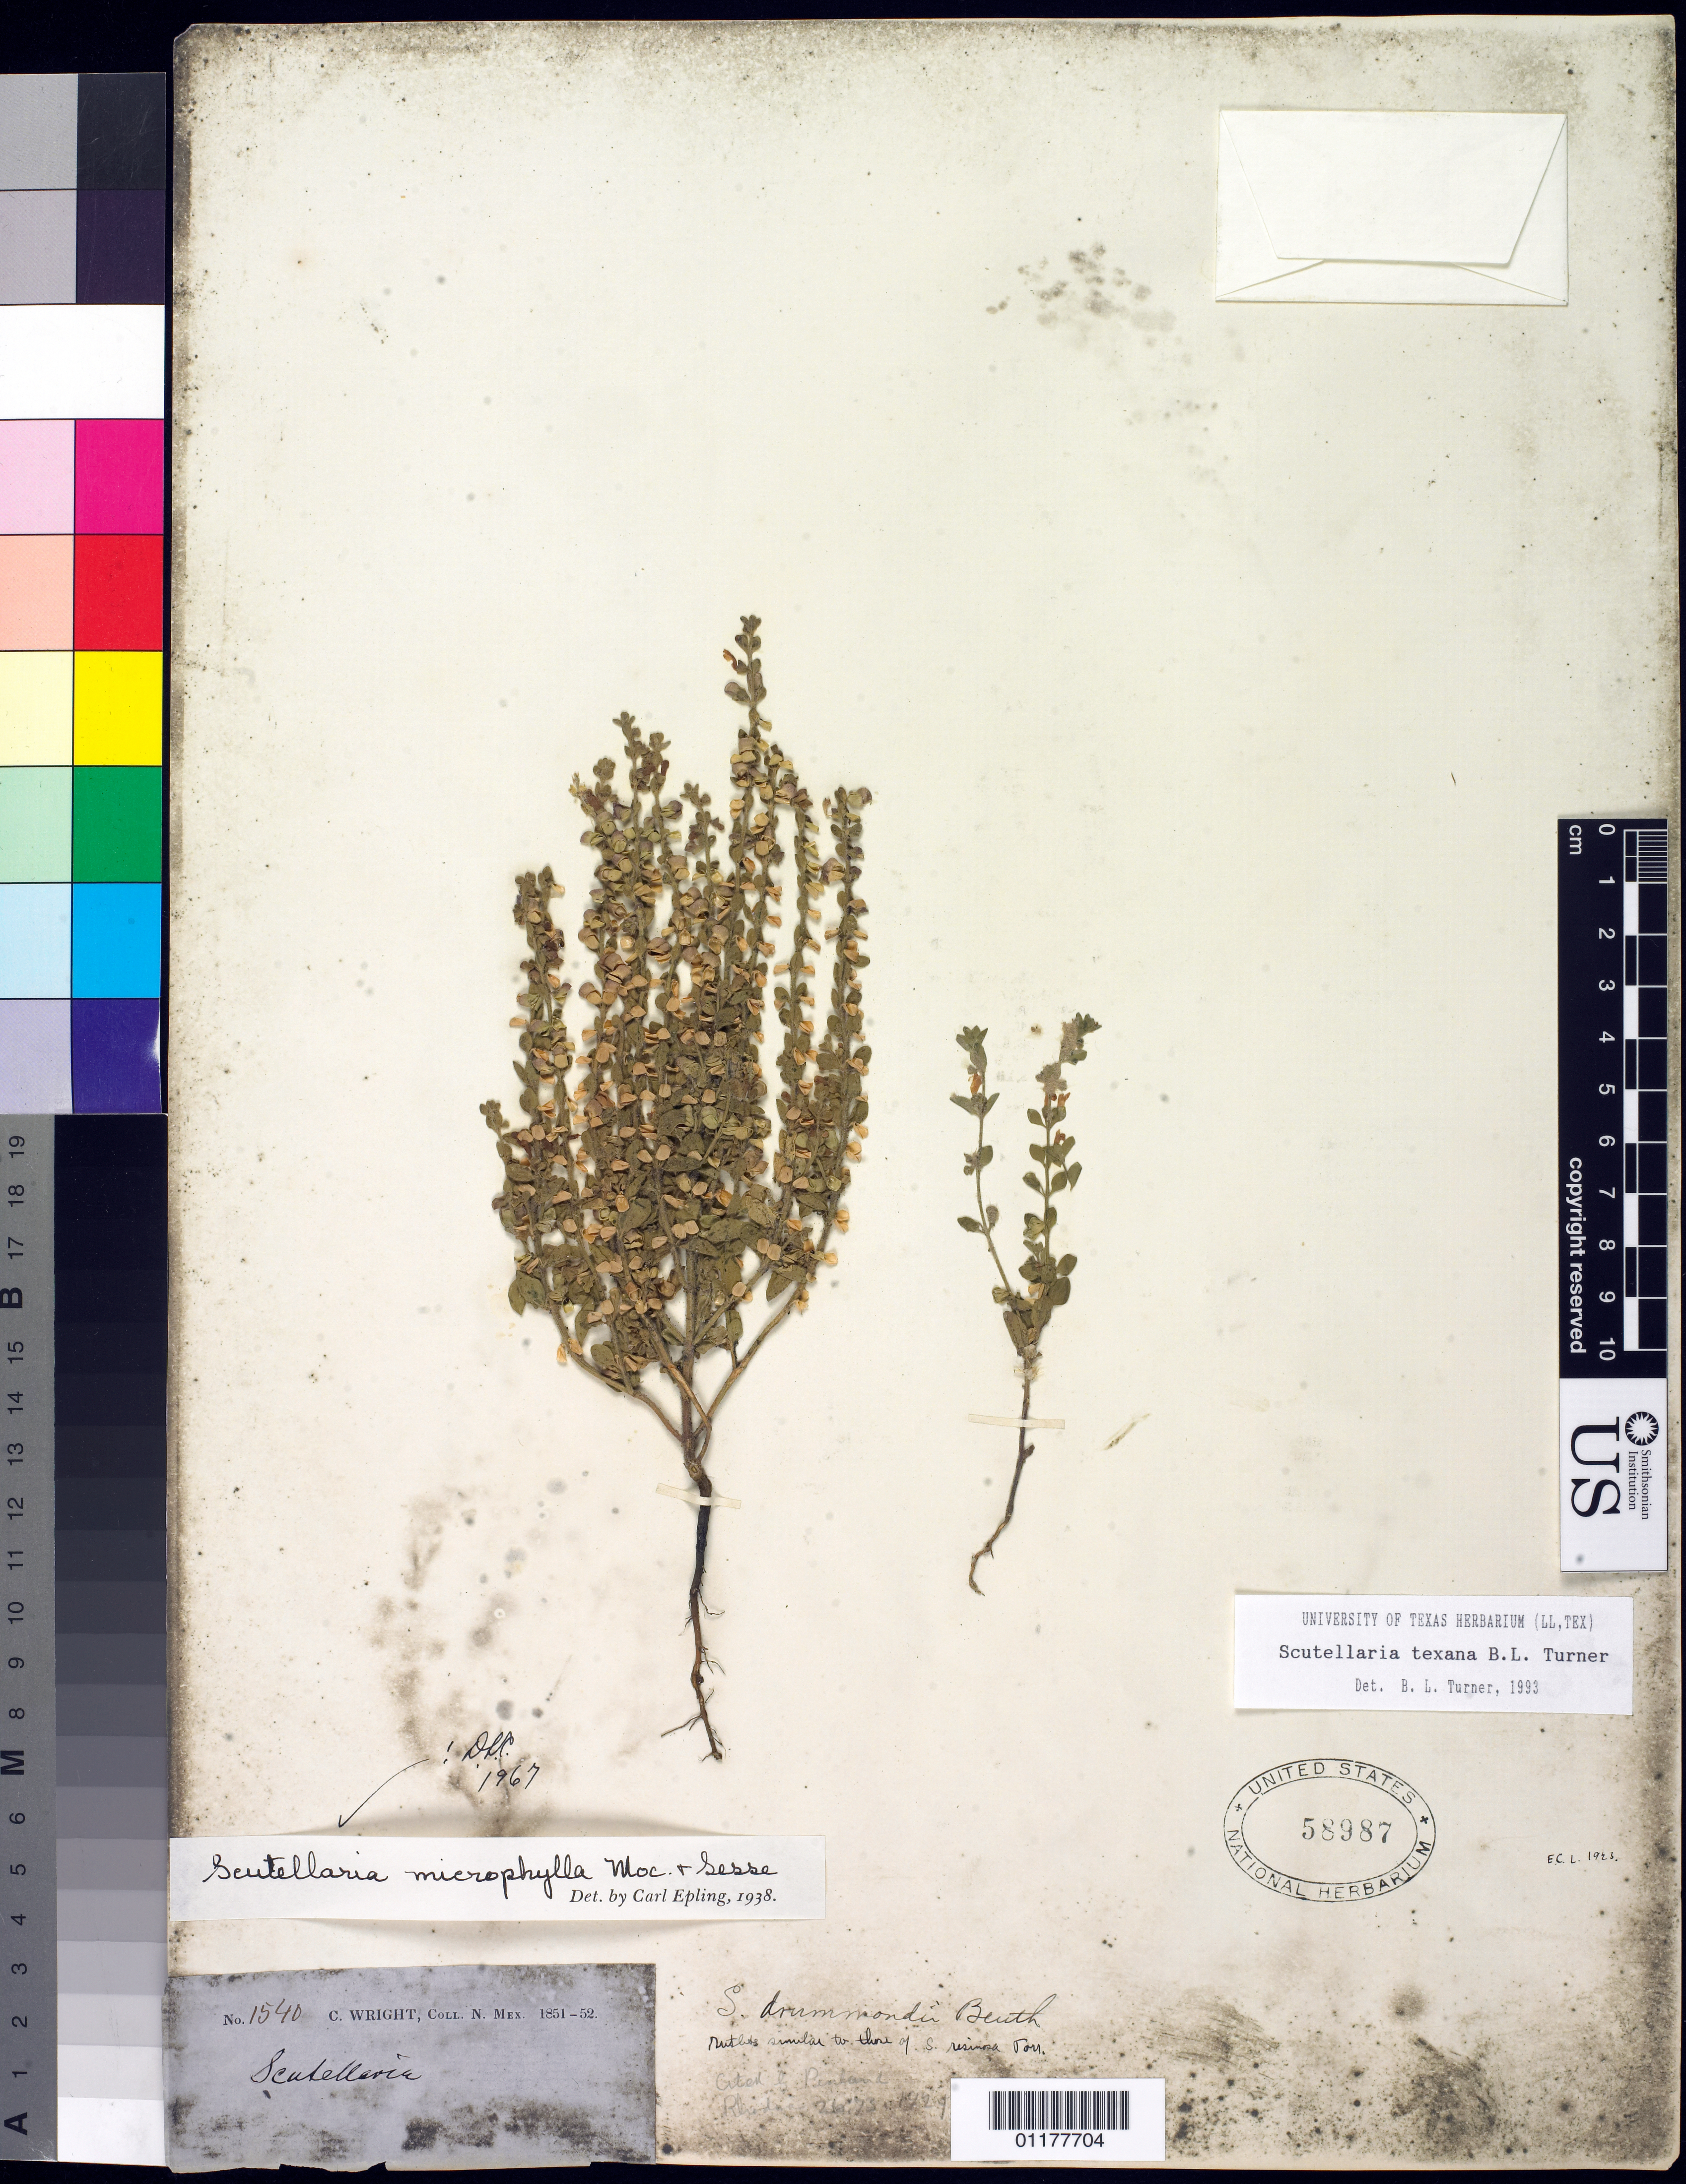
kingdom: Plantae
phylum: Tracheophyta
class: Magnoliopsida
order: Lamiales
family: Lamiaceae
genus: Scutellaria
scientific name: Scutellaria texana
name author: B.L. Turner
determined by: Turner, B. L.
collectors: C. Wright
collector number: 1540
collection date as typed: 1851 to -- --- 1852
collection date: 1851/1852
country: United States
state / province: New Mexico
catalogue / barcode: US 58987